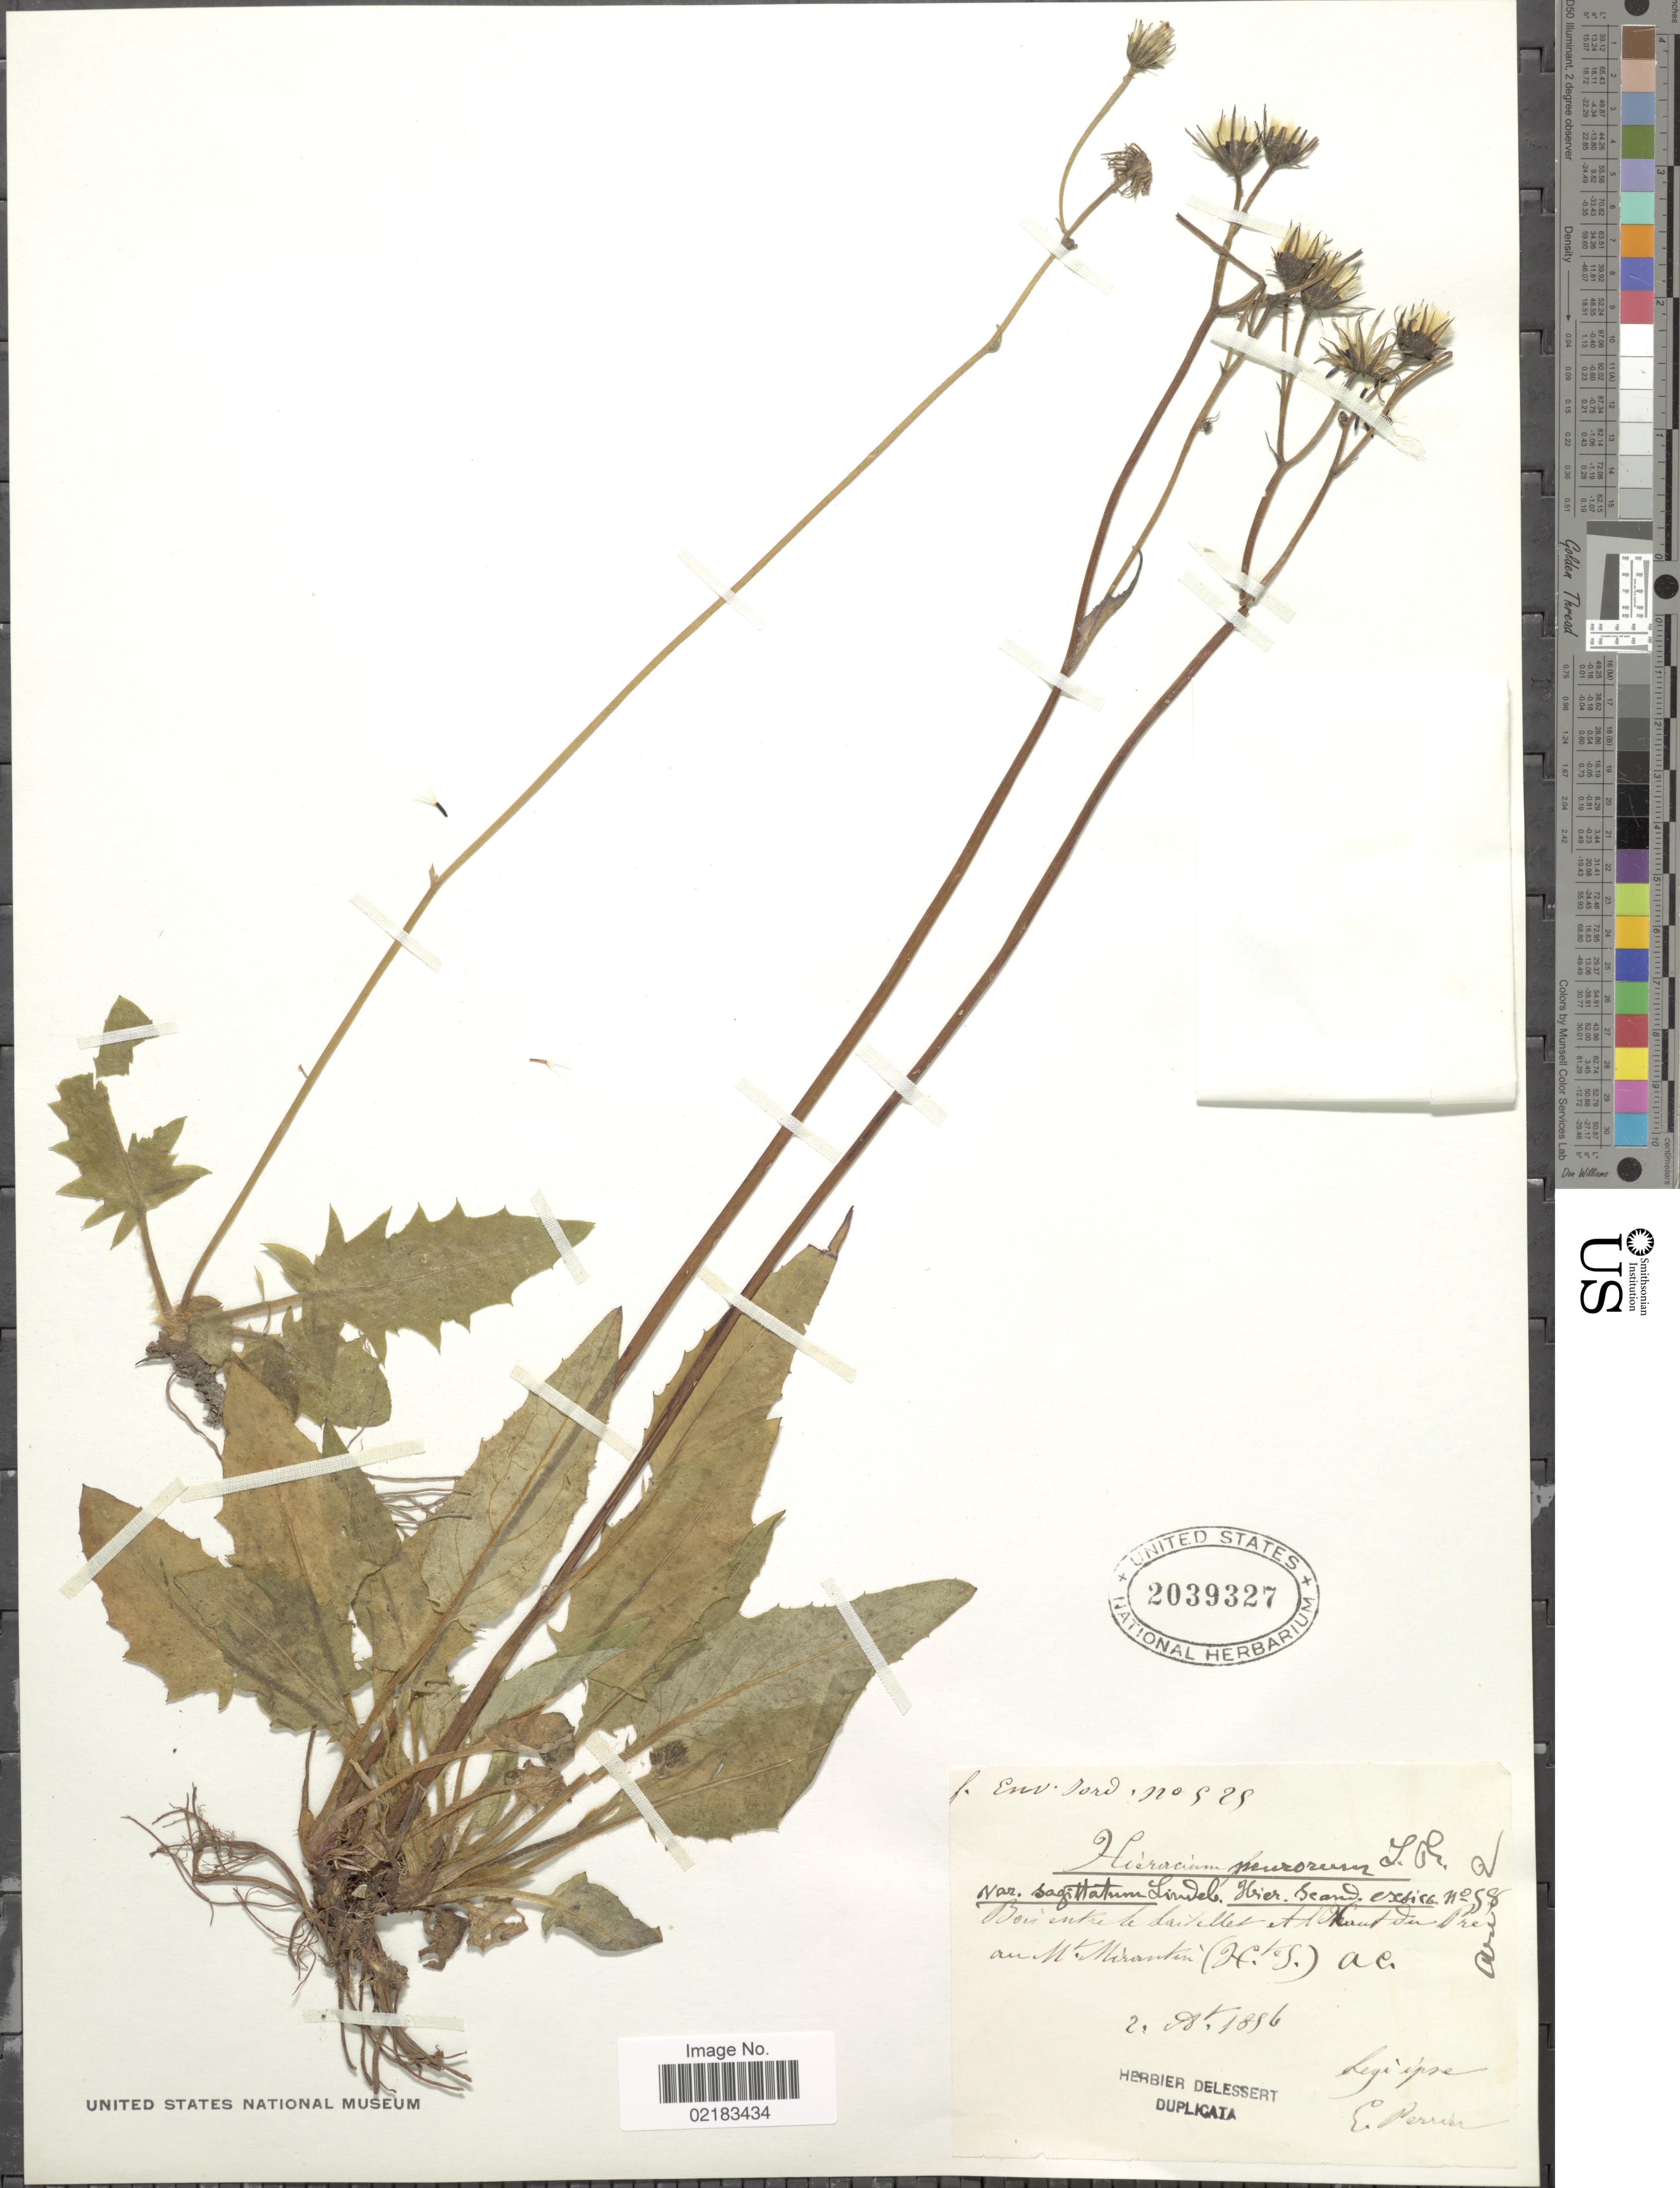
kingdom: Plantae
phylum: Tracheophyta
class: Magnoliopsida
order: Asterales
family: Asteraceae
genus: Hieracium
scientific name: Hieracium murorum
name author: L.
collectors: E. Perrier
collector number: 828*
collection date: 1896-08-02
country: France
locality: Bois entre le laitelles et Nerut in Pre auch Mirontin (H.tes) ac. [interpreted]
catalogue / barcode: US 2039327